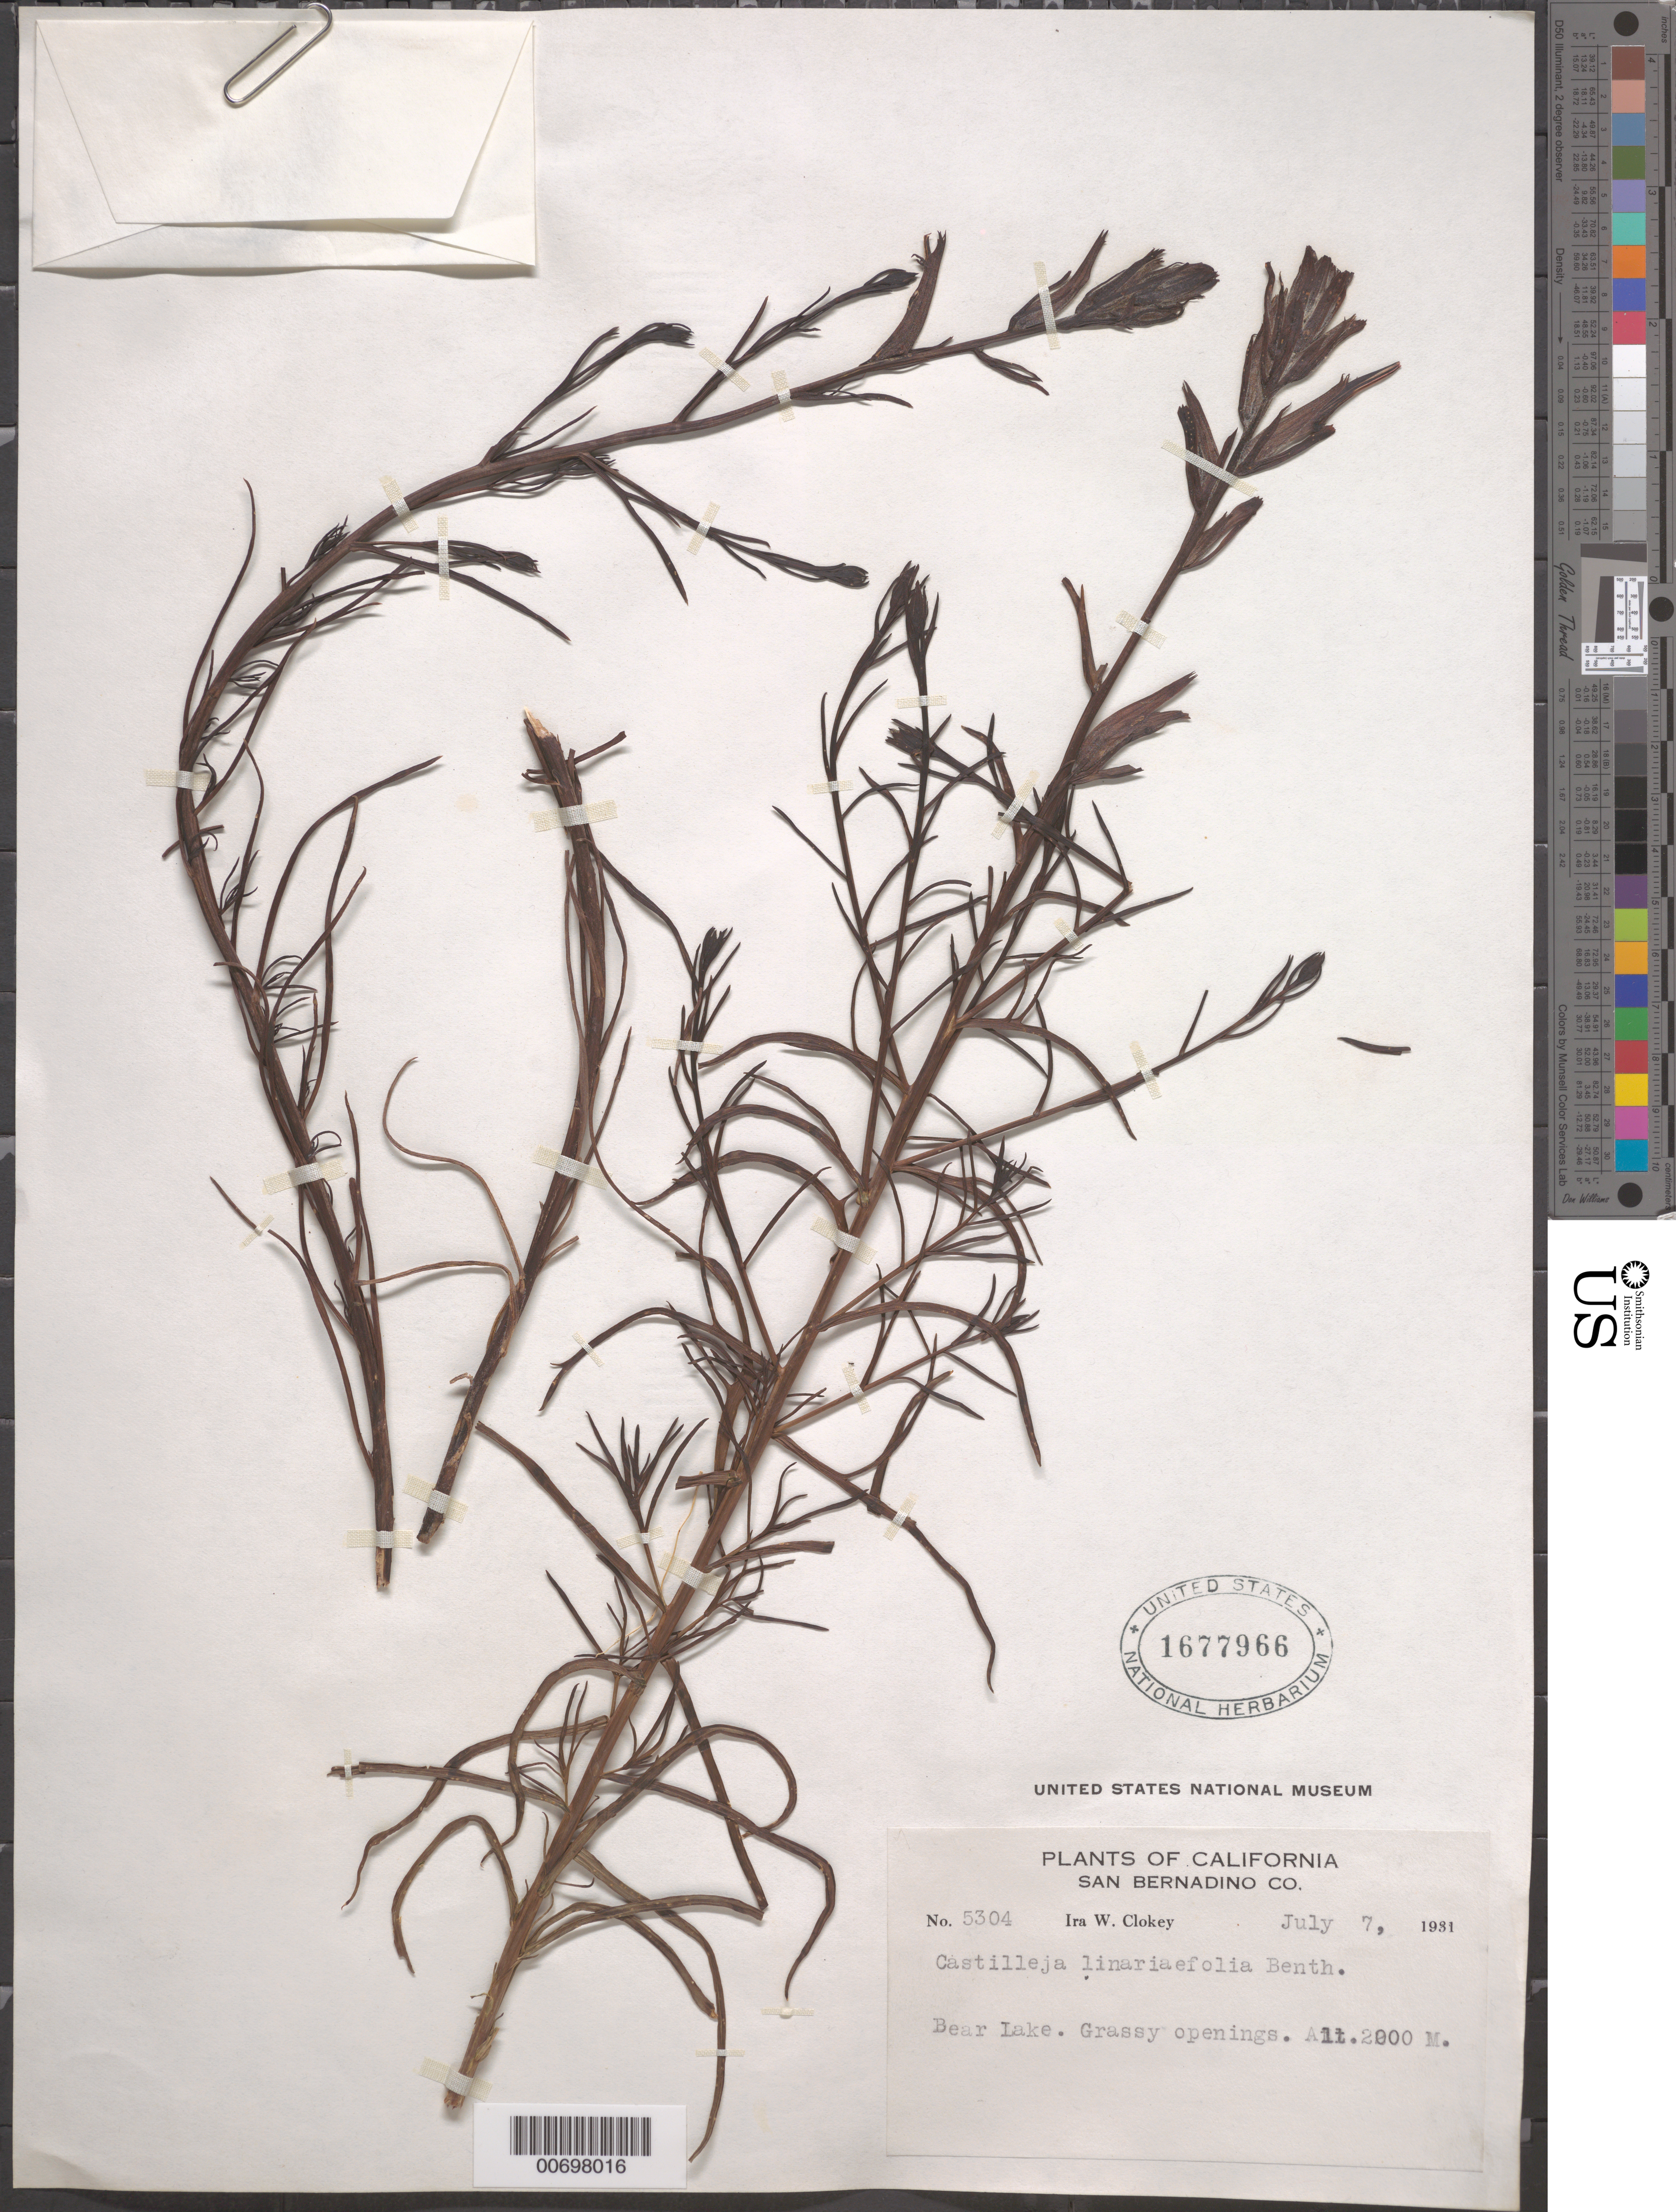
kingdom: Plantae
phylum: Tracheophyta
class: Magnoliopsida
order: Lamiales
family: Orobanchaceae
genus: Castilleja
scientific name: Castilleja linariifolia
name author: Benth.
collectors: I. W. Clokey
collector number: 5304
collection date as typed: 07 Jul 1931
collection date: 1931-07-07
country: United States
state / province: California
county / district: San Bernardino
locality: Bear Lake. Grassy openings.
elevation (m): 2000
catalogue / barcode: US 1677966